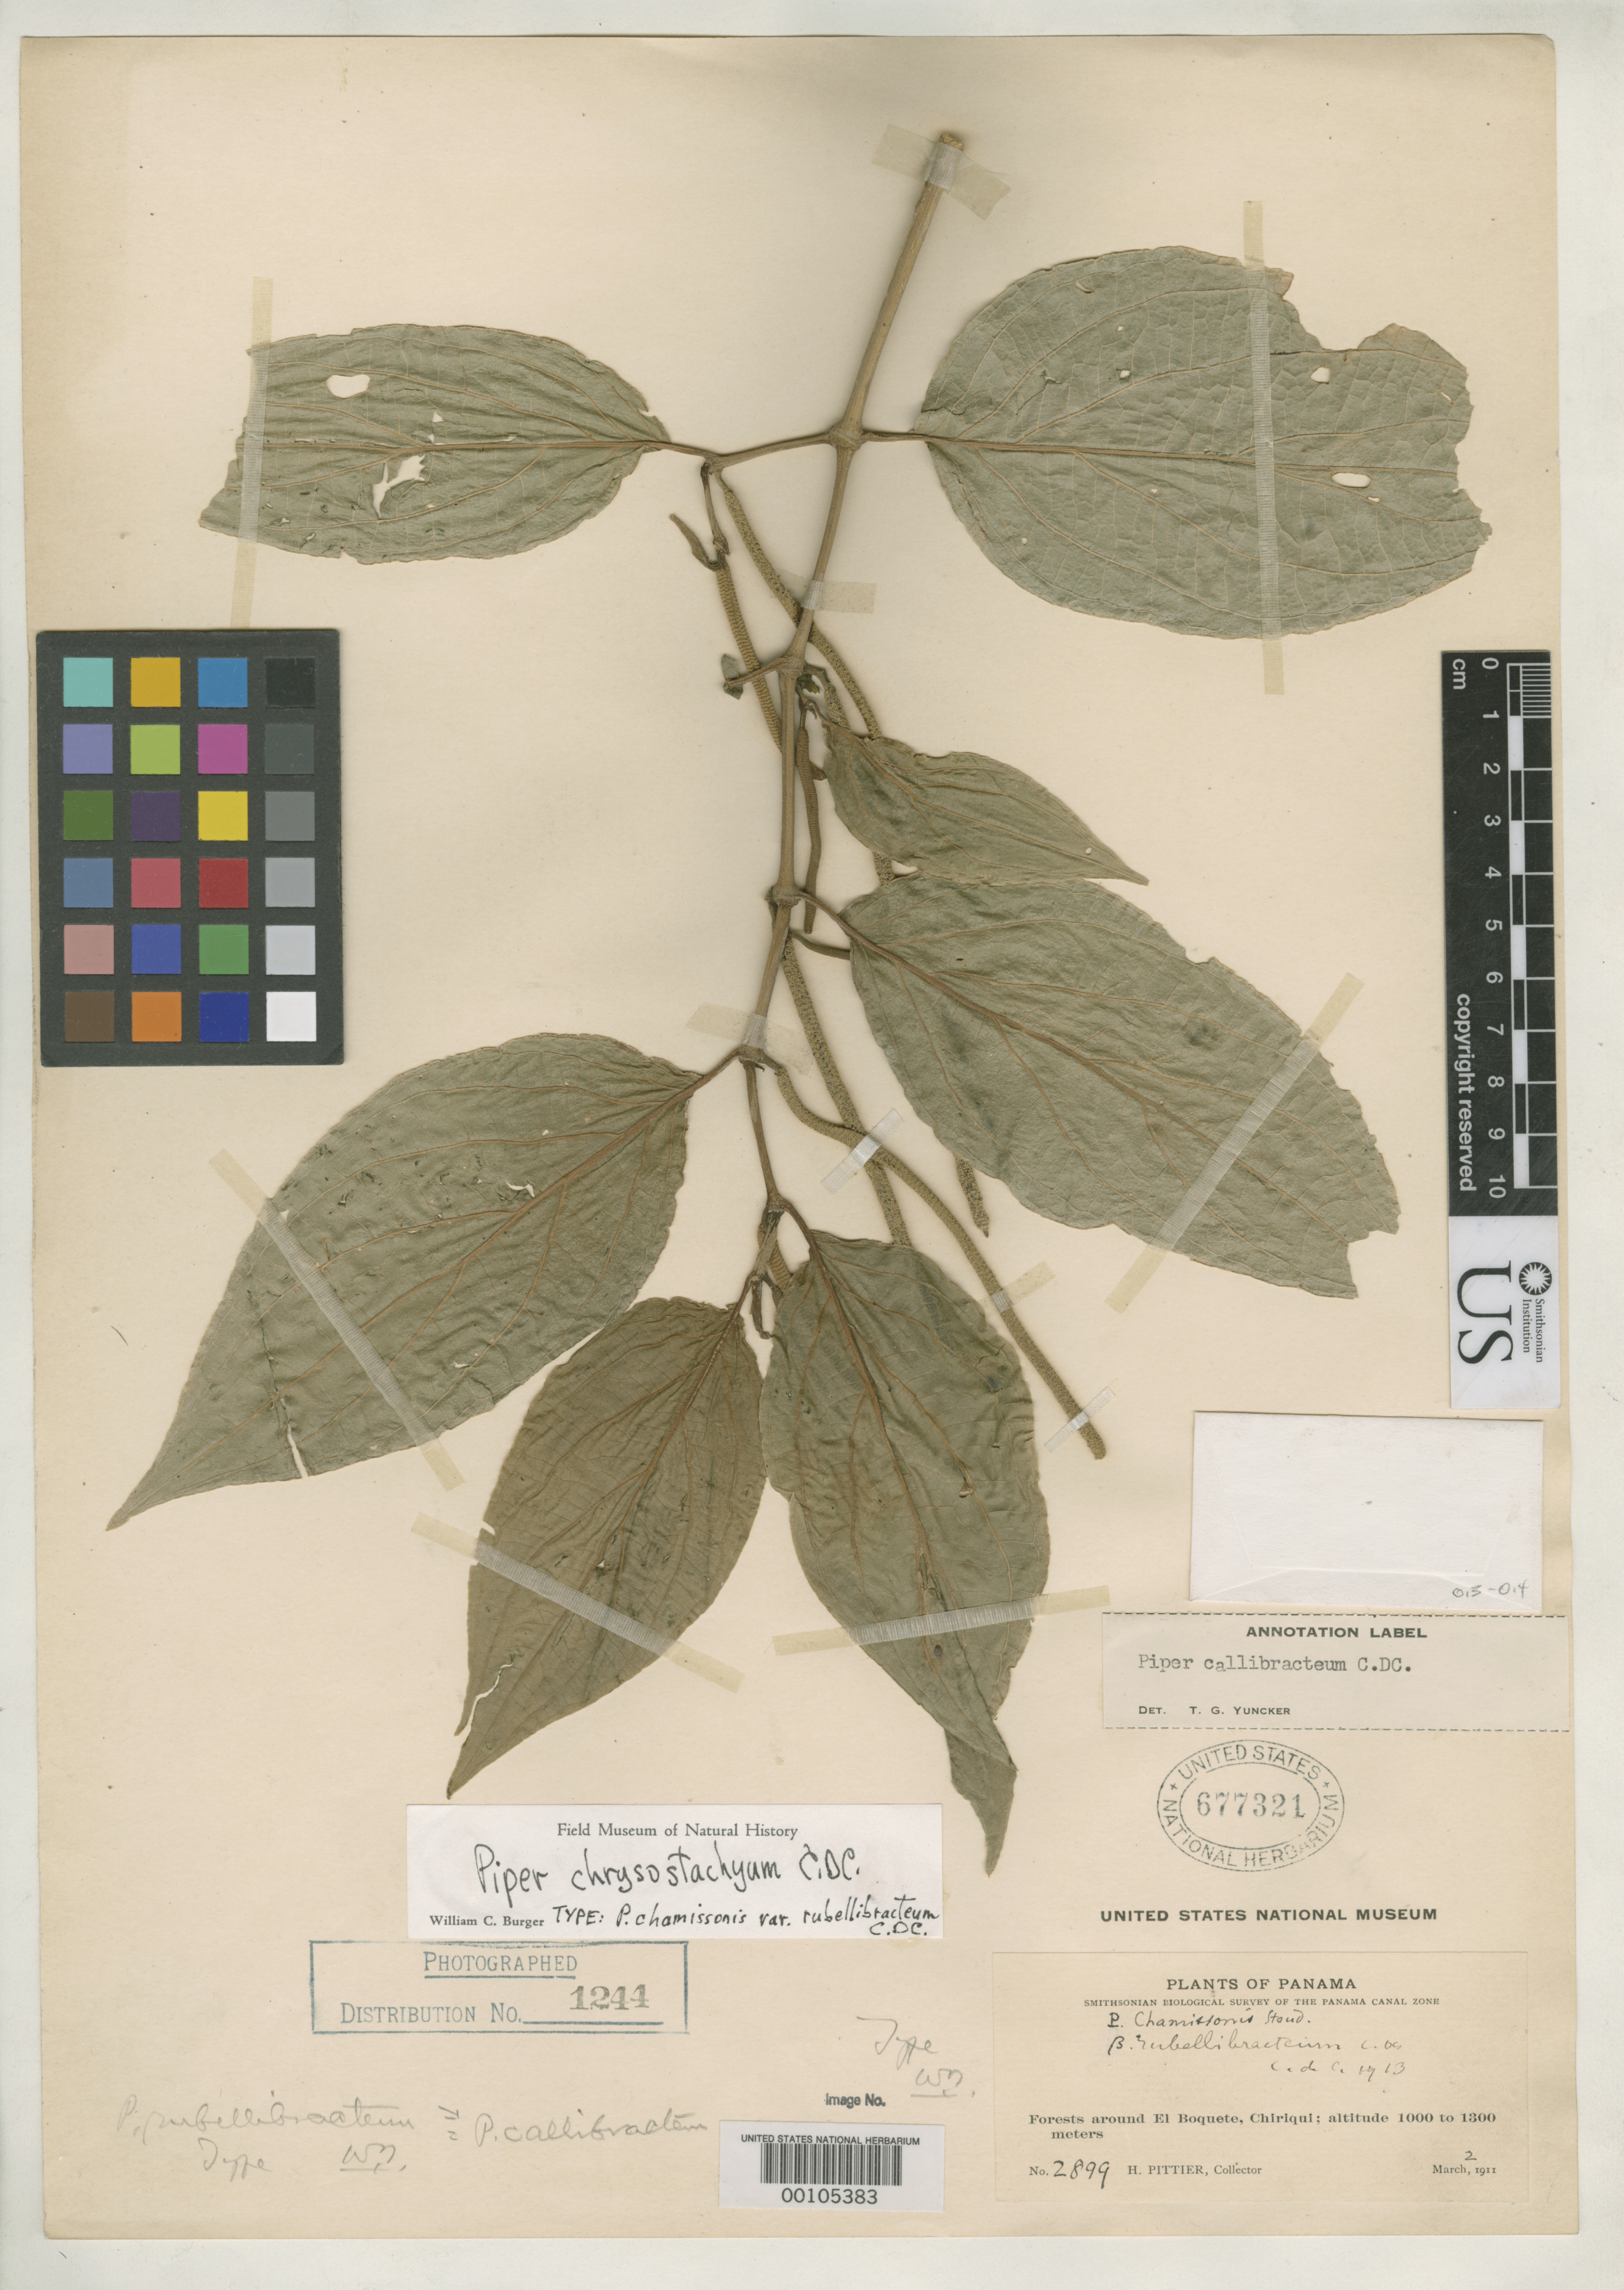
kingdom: Plantae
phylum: Tracheophyta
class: Magnoliopsida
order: Piperales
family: Piperaceae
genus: Piper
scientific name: Piper chamissonis var. rubellibracteum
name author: C. DC.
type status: Possible Holotype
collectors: H. F. Pittier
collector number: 2899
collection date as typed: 02 Mar 1911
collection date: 1911-03-02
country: Panama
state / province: Chiriquí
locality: Around El Boquete.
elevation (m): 1000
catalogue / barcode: US 677321